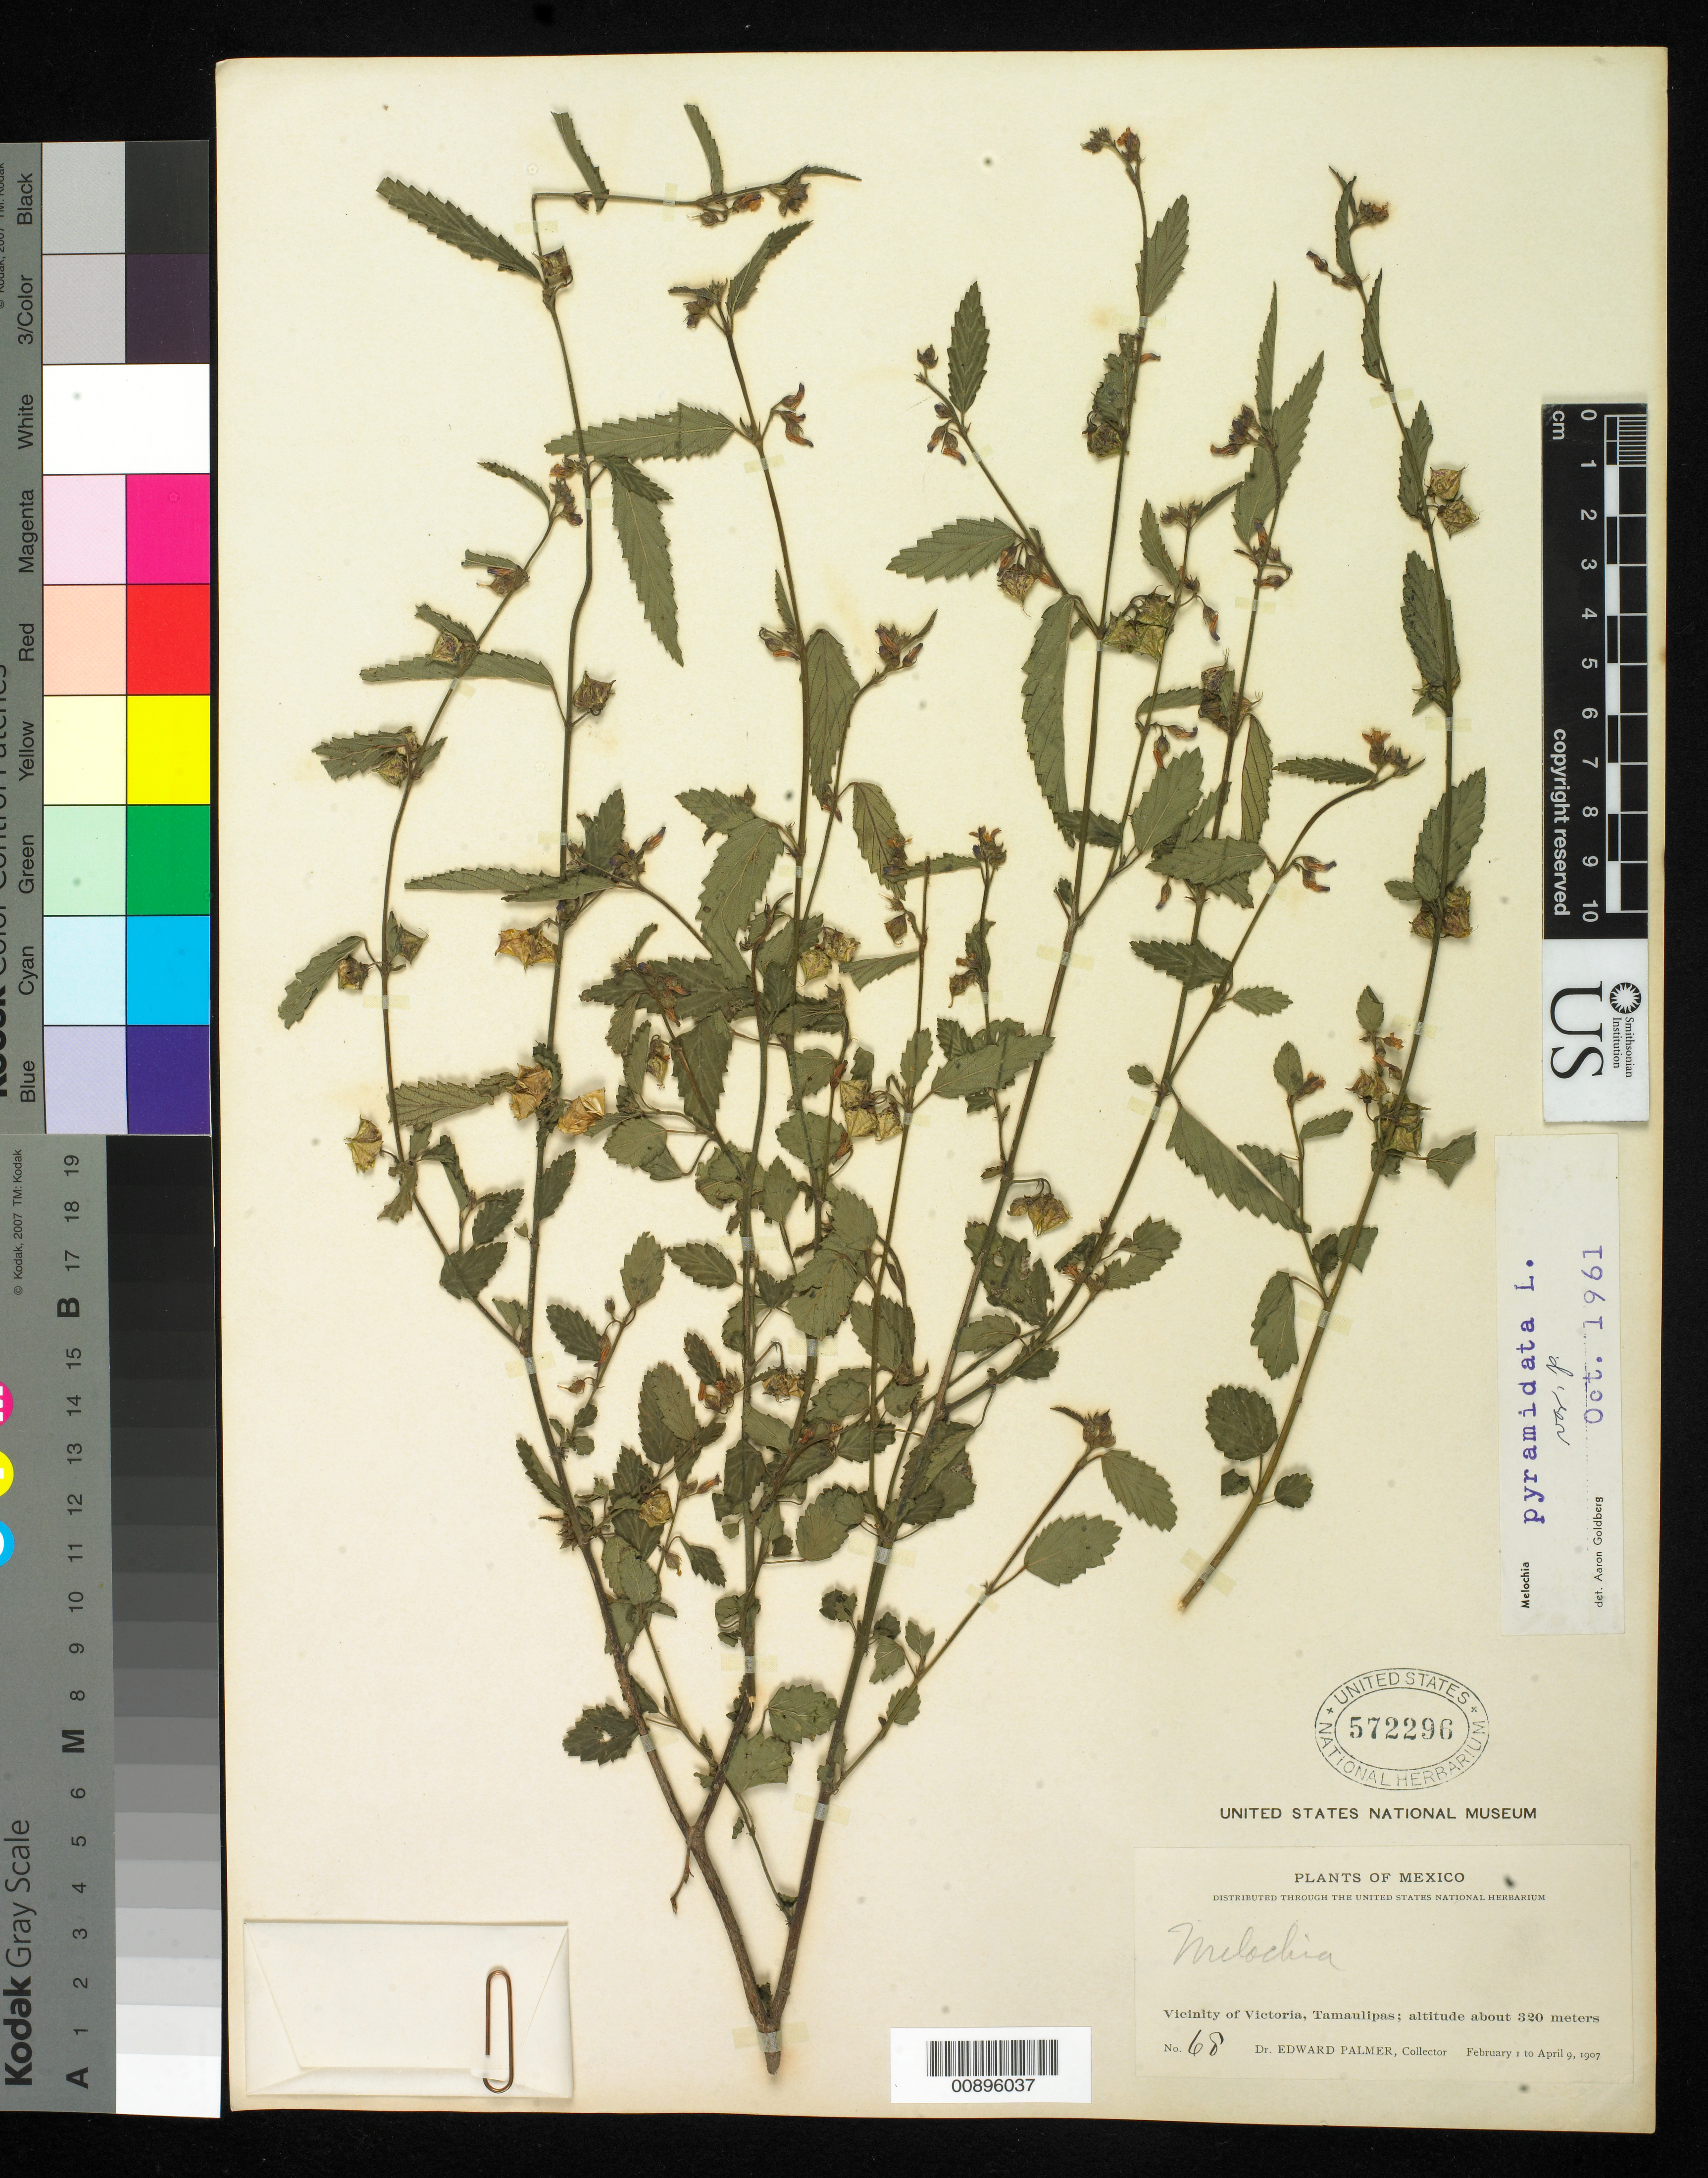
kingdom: Plantae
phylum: Tracheophyta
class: Magnoliopsida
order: Malvales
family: Malvaceae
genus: Melochia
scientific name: Melochia pyramidata var. pyramidata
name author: L.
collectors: E. Palmer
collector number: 68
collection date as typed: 01 Feb 1907 to 09 Apr 1907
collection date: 1907-02-01/1907-04-09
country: Mexico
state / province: Tamaulipas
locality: Vicinity of Victoria.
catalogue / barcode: US 572296